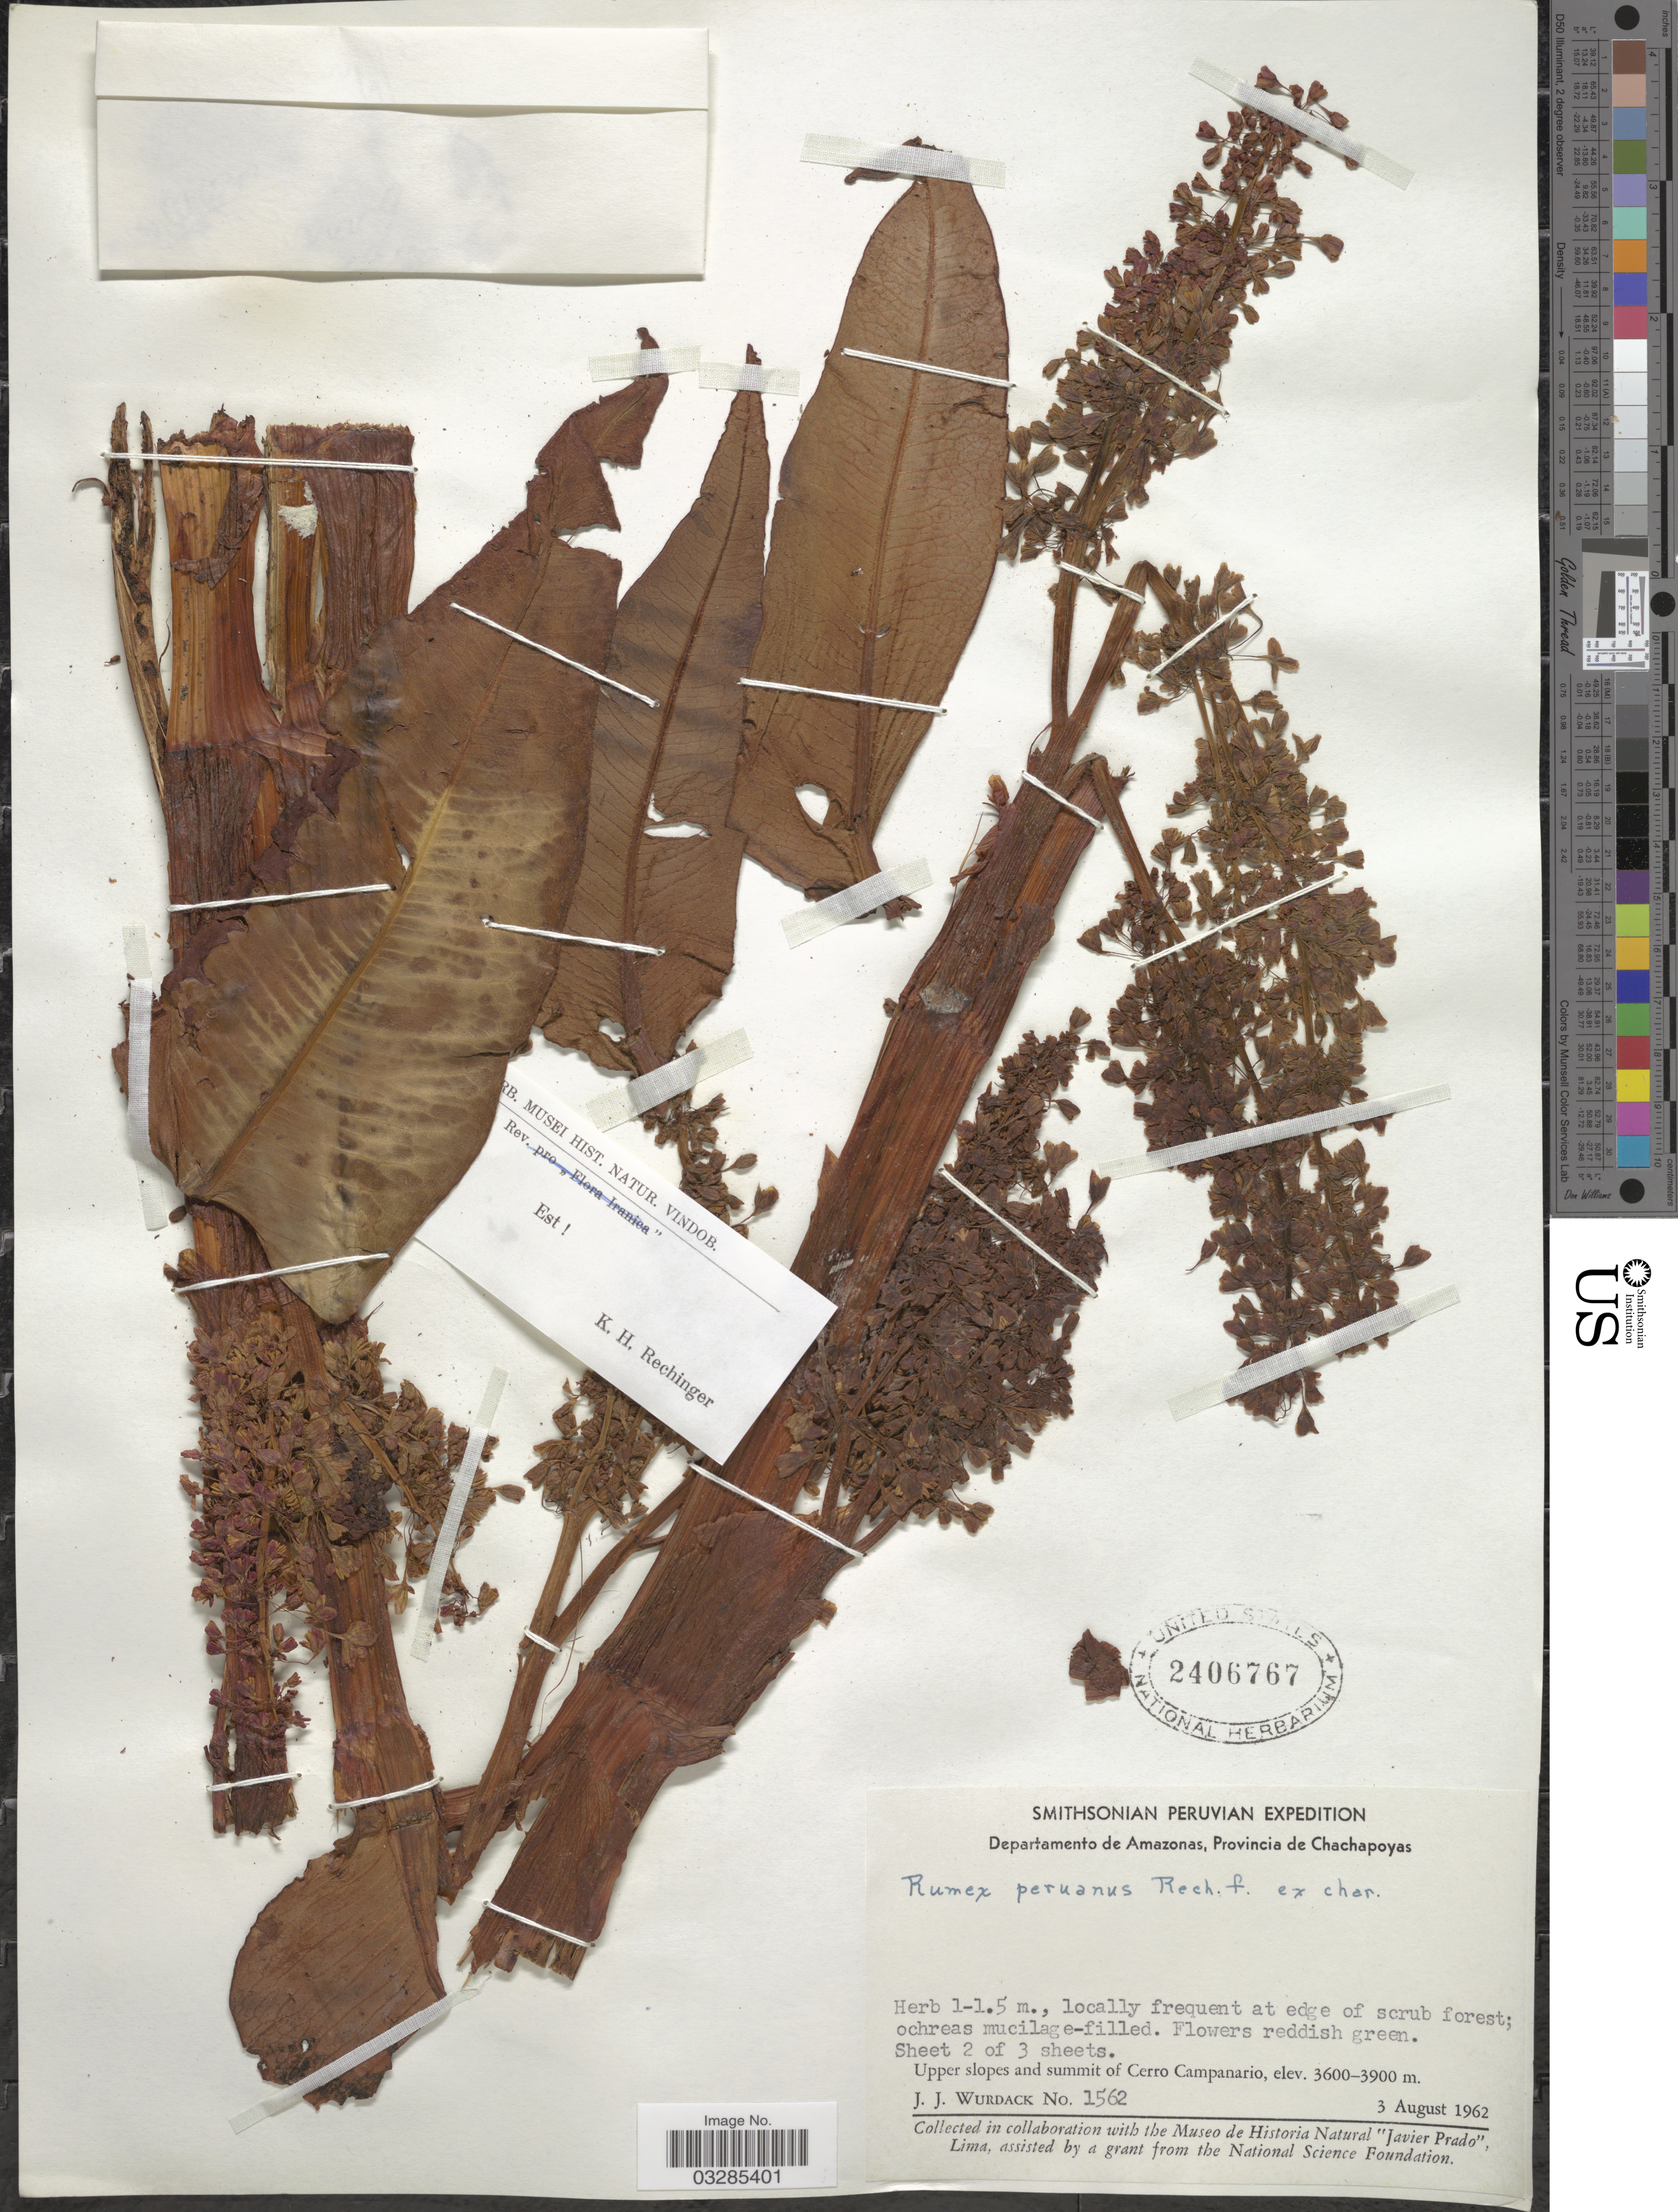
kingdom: Plantae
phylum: Tracheophyta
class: Magnoliopsida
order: Caryophyllales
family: Polygonaceae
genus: Rumex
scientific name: Rumex peruanus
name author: Rech. f.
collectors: J. J. Wurdack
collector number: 1562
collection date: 1962-08-03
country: Peru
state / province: Amazonas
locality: Departamento de Amazonas, Provincia de Chachapoyas. Upper slopes and summit of Cerro Campanario.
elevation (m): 3600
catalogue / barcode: US 2406767